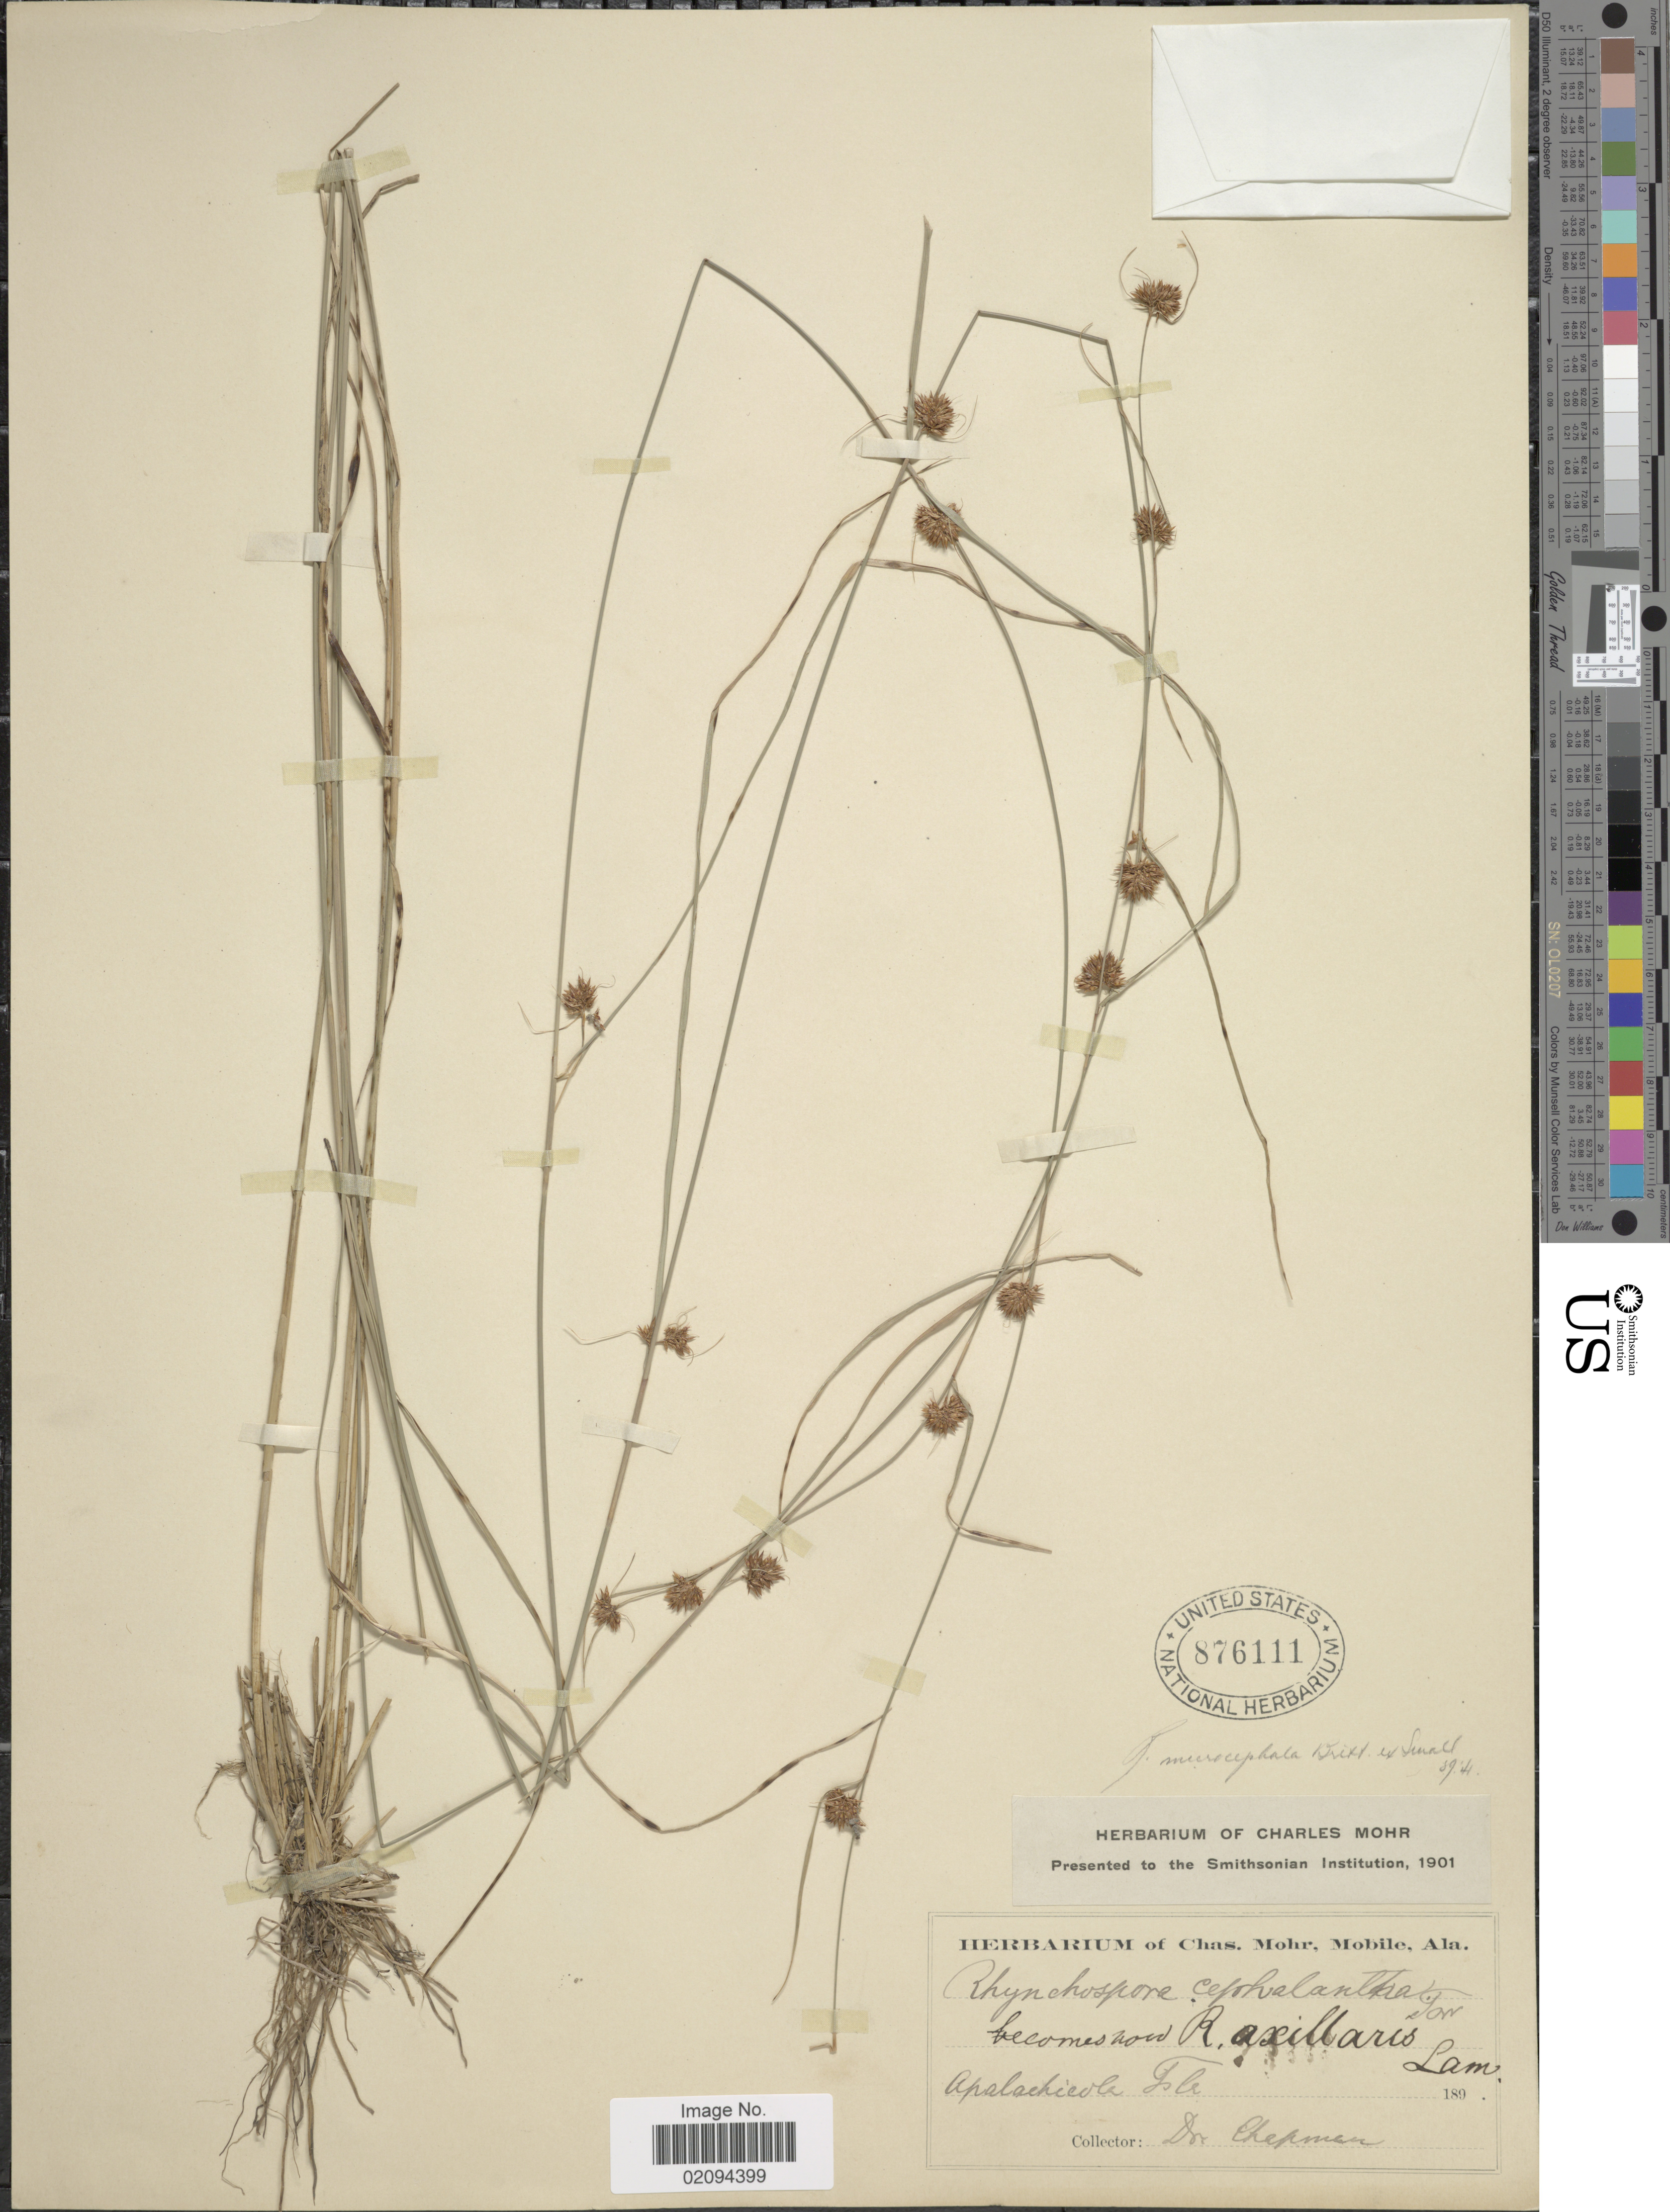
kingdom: Plantae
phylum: Tracheophyta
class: Liliopsida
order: Poales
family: Cyperaceae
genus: Rhynchospora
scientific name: Rhynchospora microcephala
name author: (Britton) Britton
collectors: A. Chapman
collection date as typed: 189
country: United States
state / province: Florida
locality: Apalachicola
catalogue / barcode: US 876111